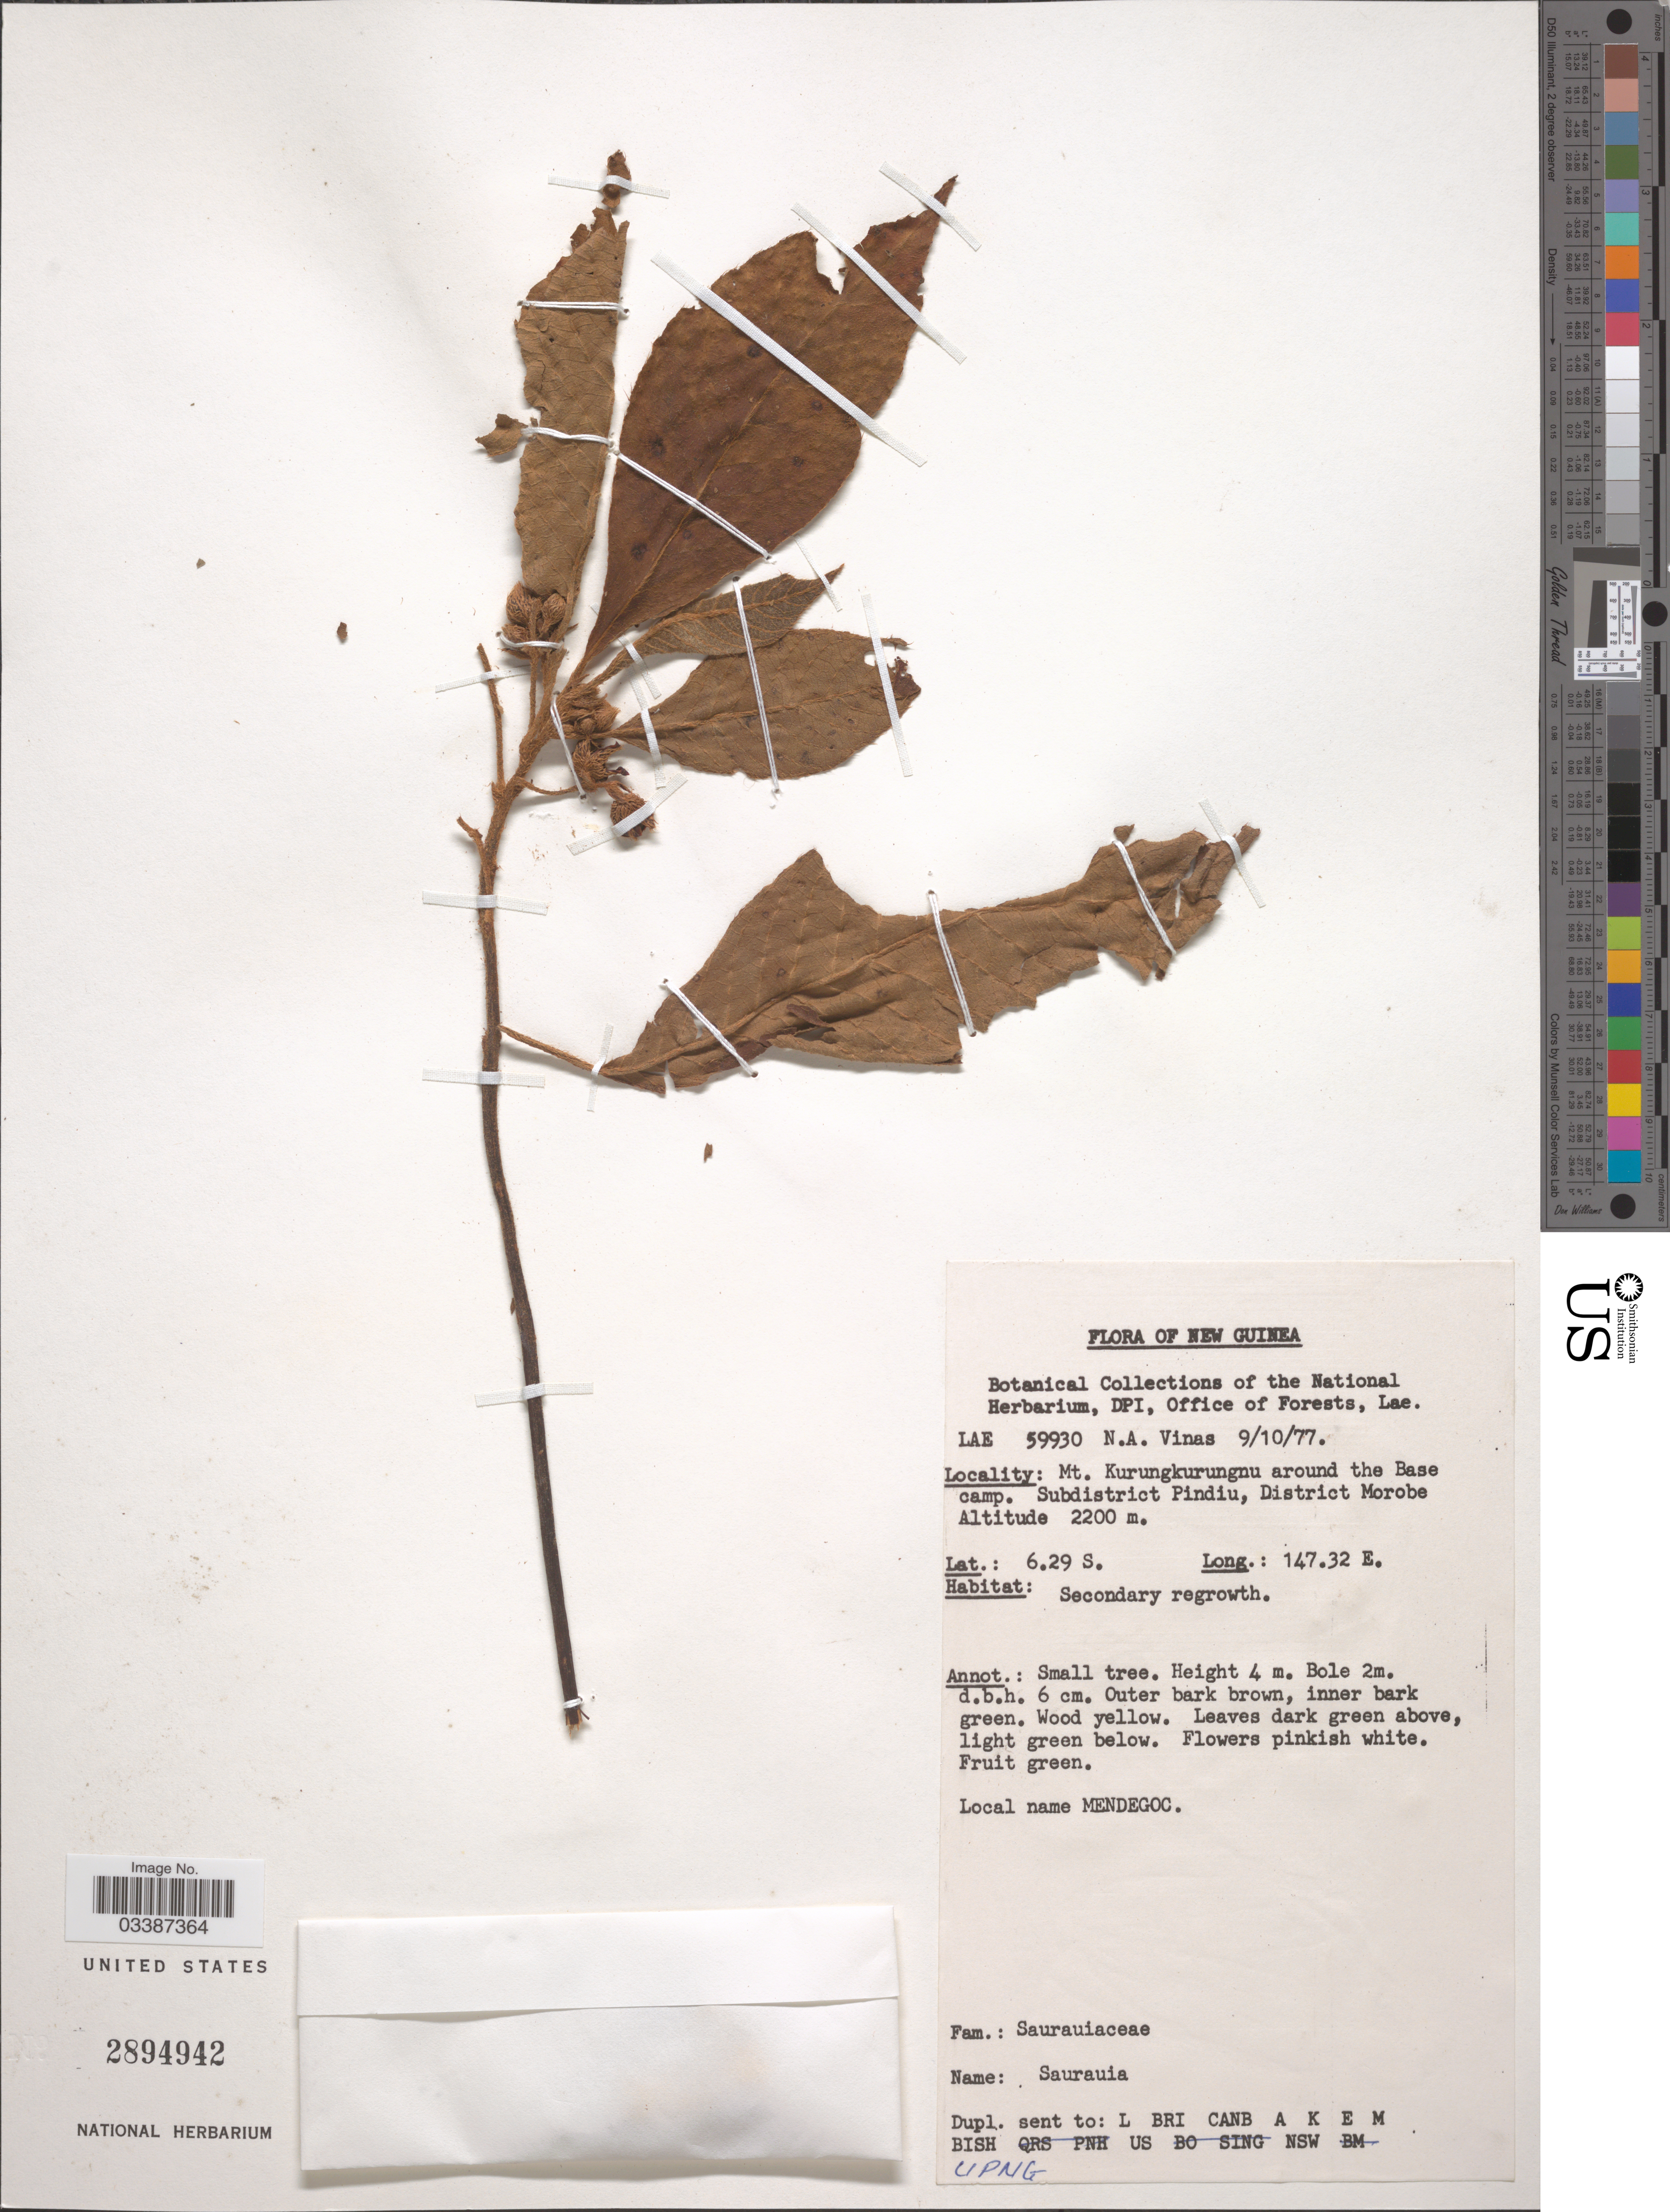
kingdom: Plantae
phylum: Tracheophyta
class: Magnoliopsida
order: Ericales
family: Actinidiaceae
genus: Saurauia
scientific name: Saurauia sp.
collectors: A. Vinas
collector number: LAE 59930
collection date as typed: Transcribed d/m/y: 9/10/77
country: Papua New Guinea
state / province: Morobe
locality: New Guinea. Mt. Kurungkurungnu around the Base camp. Subdistrict Pindiu, District Morobe.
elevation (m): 2200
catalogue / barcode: US 2894942